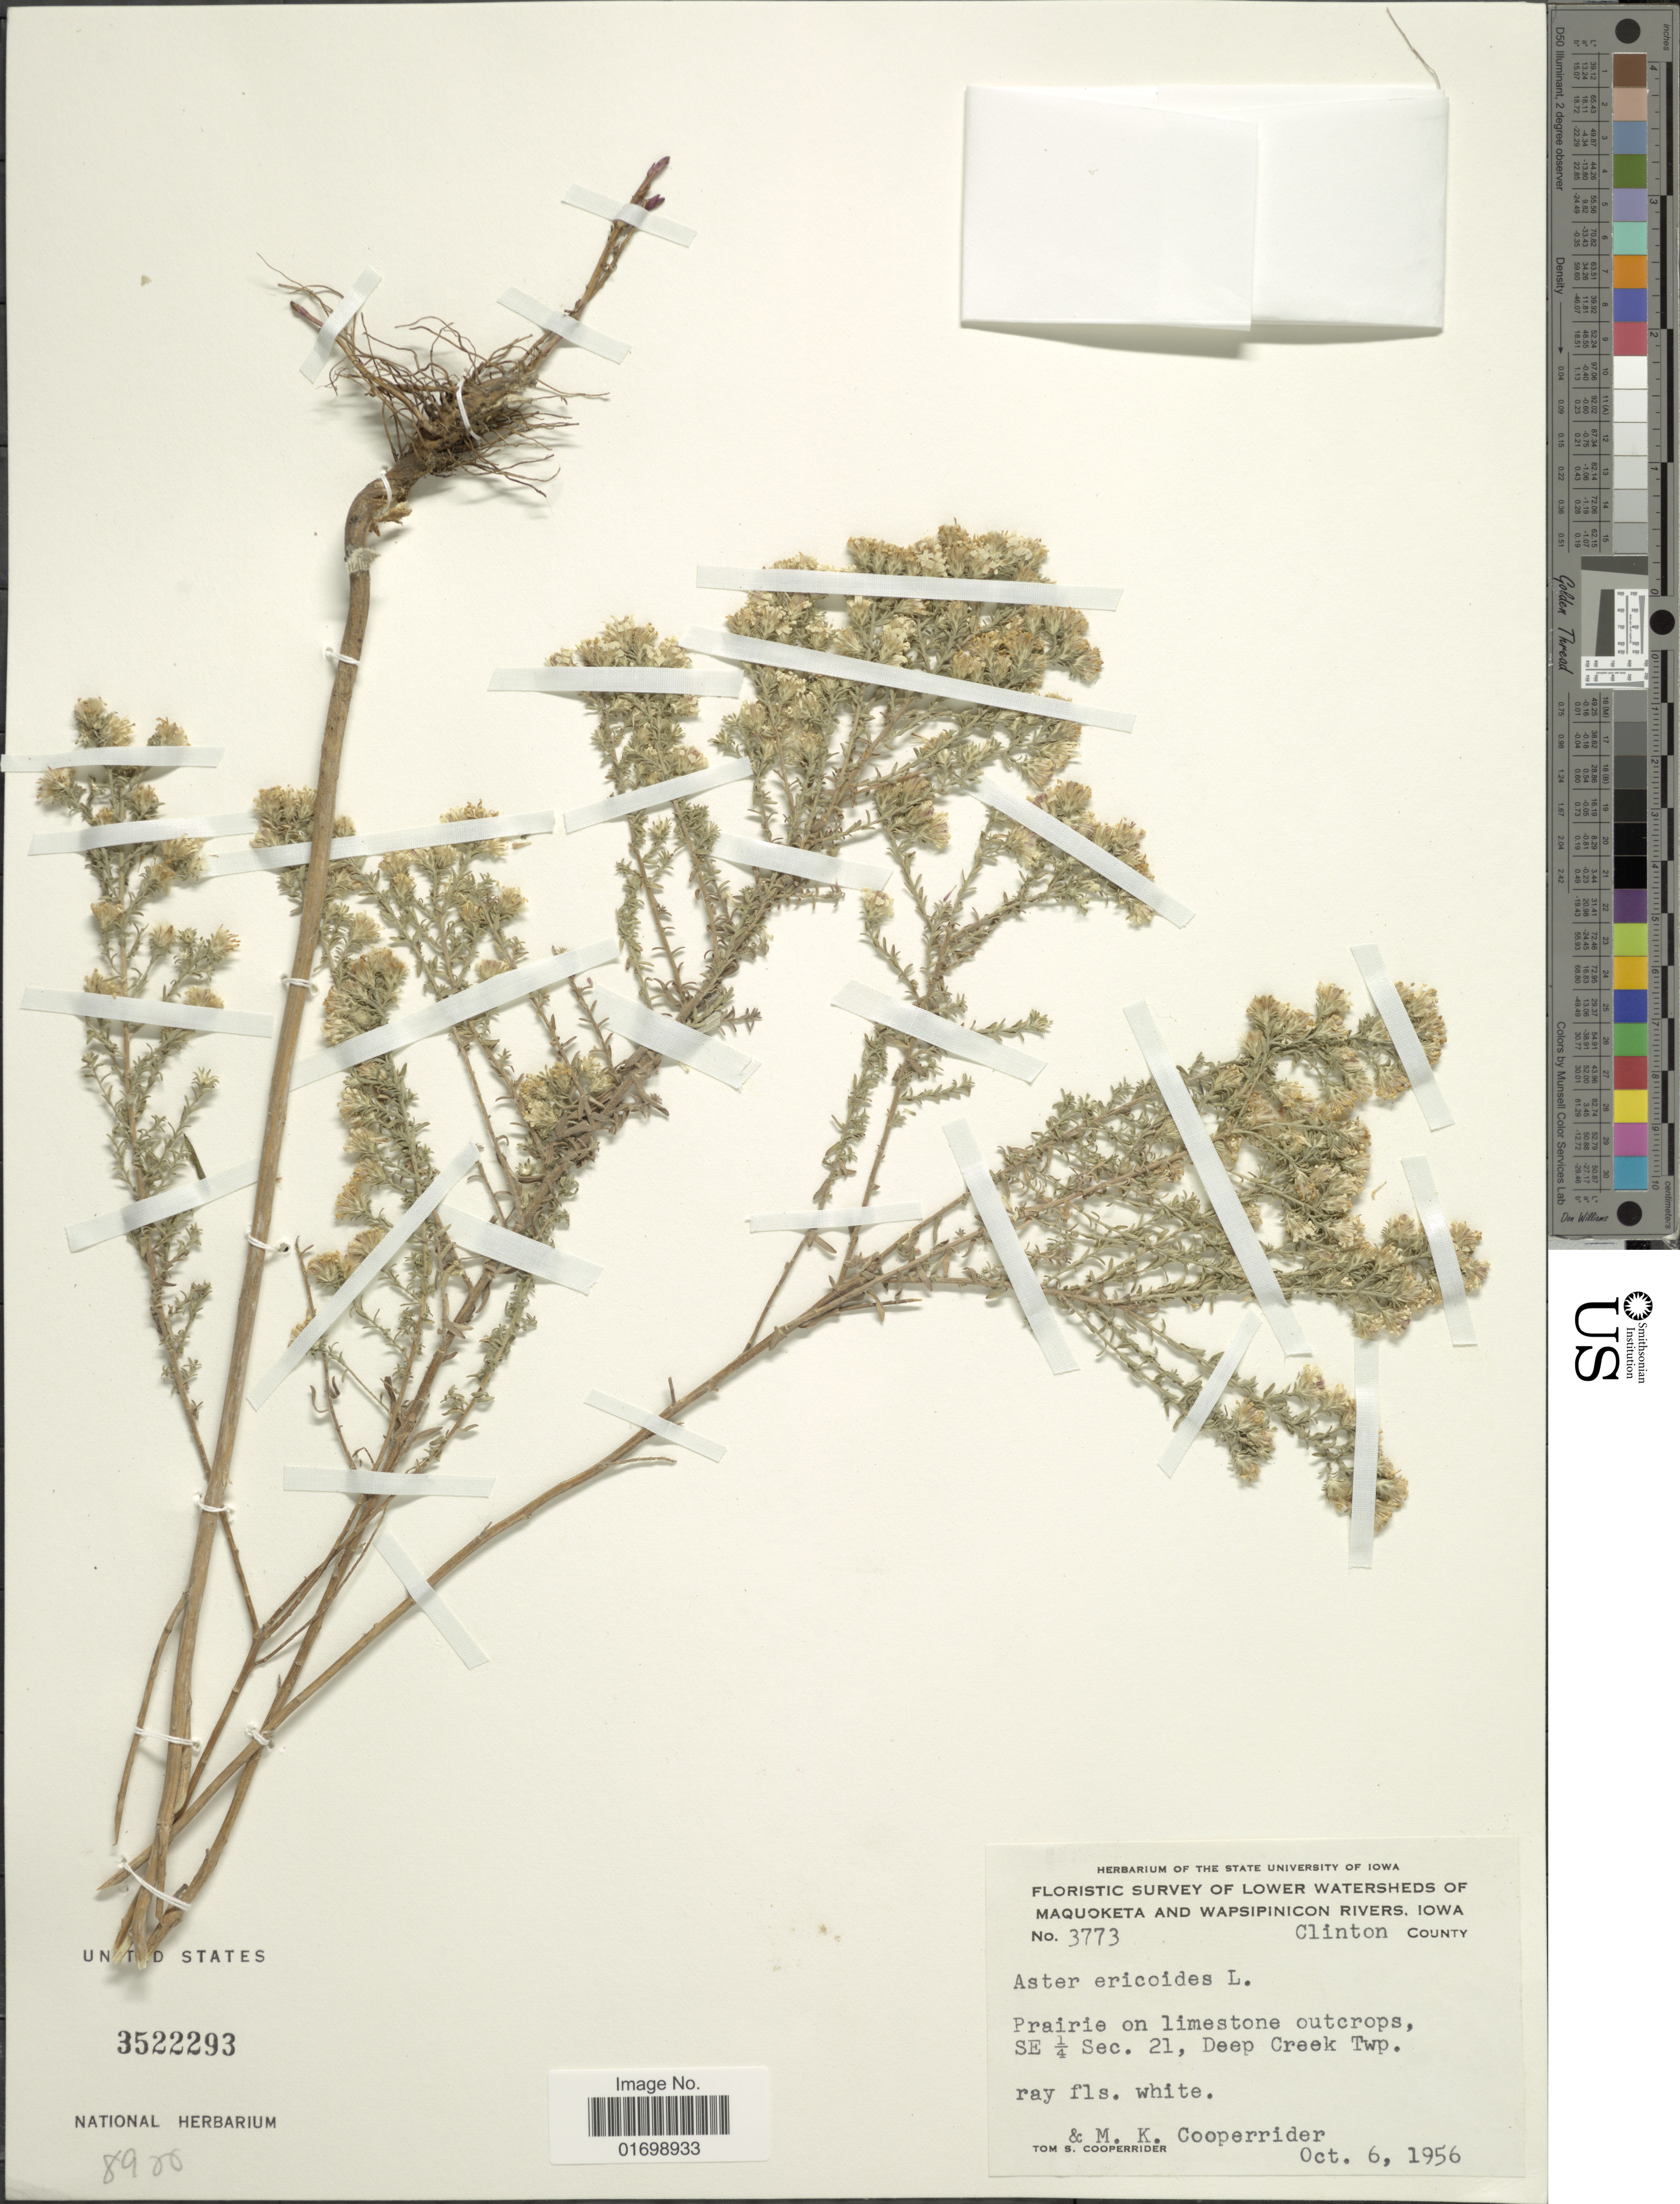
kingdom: Plantae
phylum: Tracheophyta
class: Magnoliopsida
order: Asterales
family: Asteraceae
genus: Symphyotrichum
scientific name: Symphyotrichum ericoides var. prostratum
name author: (Kuntze) G.L. Nesom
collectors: M. Cooperrider & T. S. Cooperrider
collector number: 3773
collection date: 1956-10-06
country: United States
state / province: Iowa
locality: Lower watersheds of Macuoketa and Wapsipinicon rivers, Clinton County, prairie on limestone outcrops, SE 1/4 Sec. 21, Deep Creek Twp.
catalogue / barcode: US 3522293